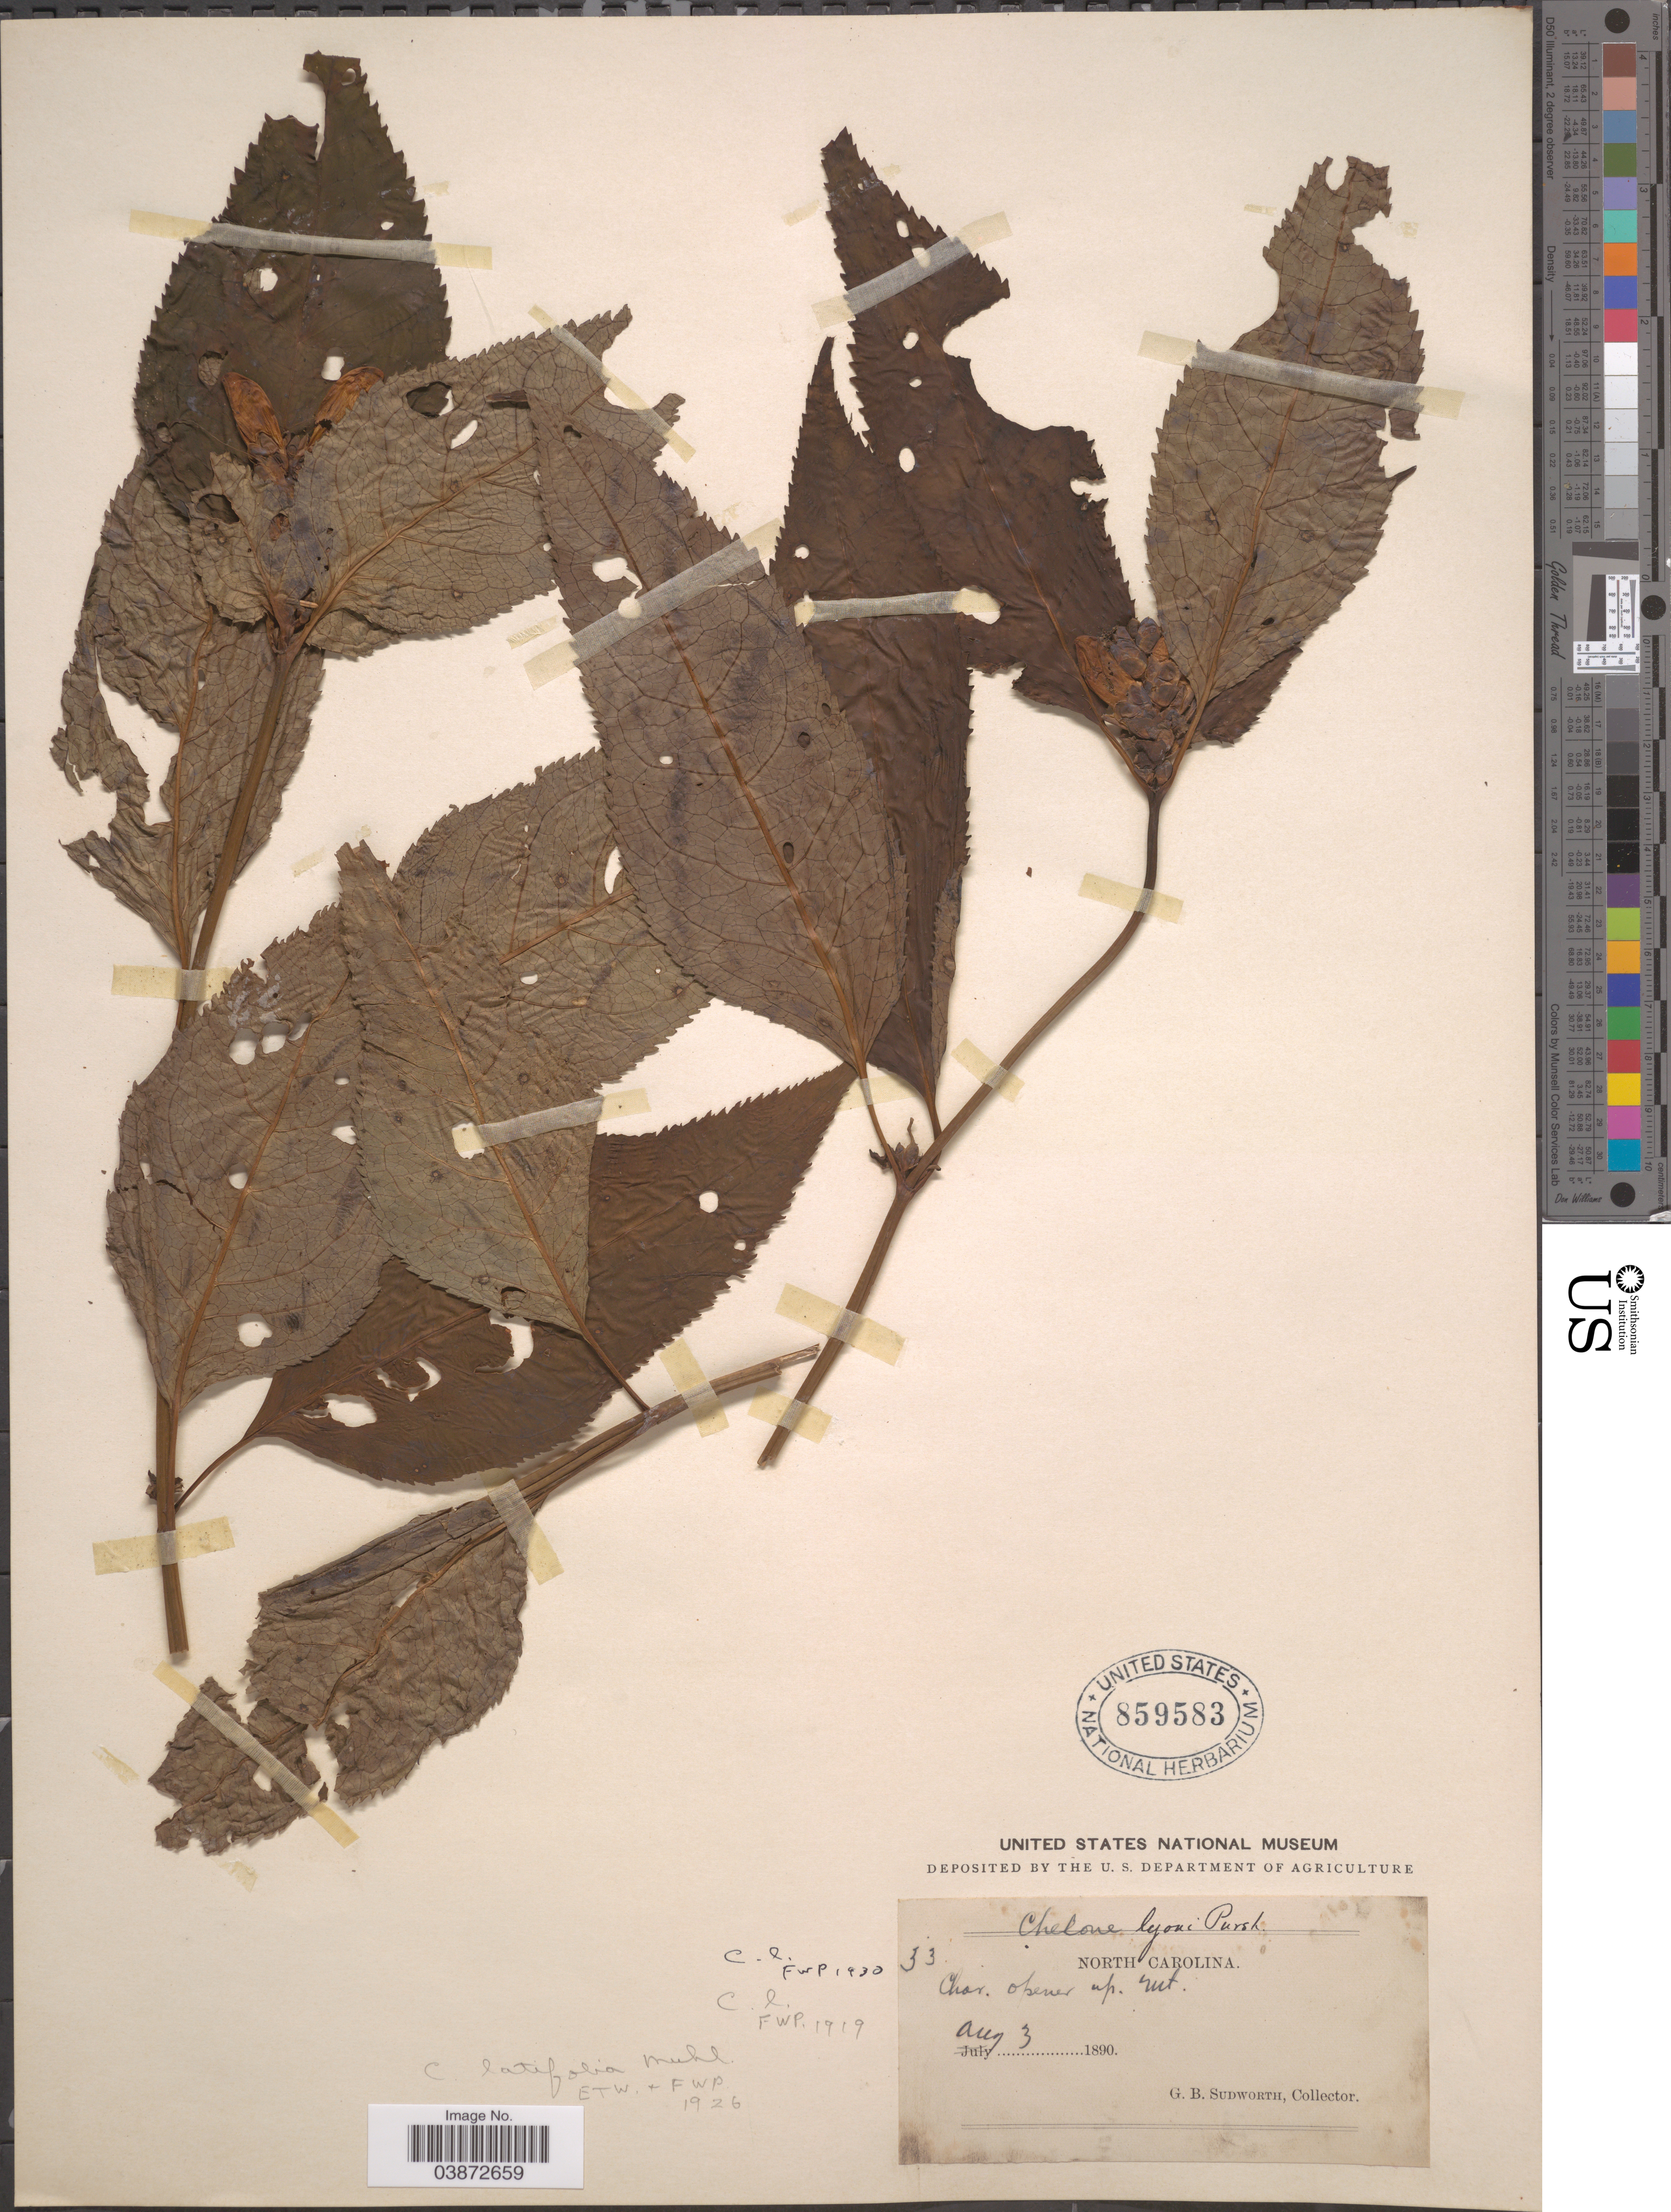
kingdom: Plantae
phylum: Tracheophyta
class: Magnoliopsida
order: Lamiales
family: Plantaginaceae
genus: Chelone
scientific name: Chelone lyonii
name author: Pursh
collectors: G. B. Sudworth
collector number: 33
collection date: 1890-08-03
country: United States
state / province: North Carolina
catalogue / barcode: US 859583